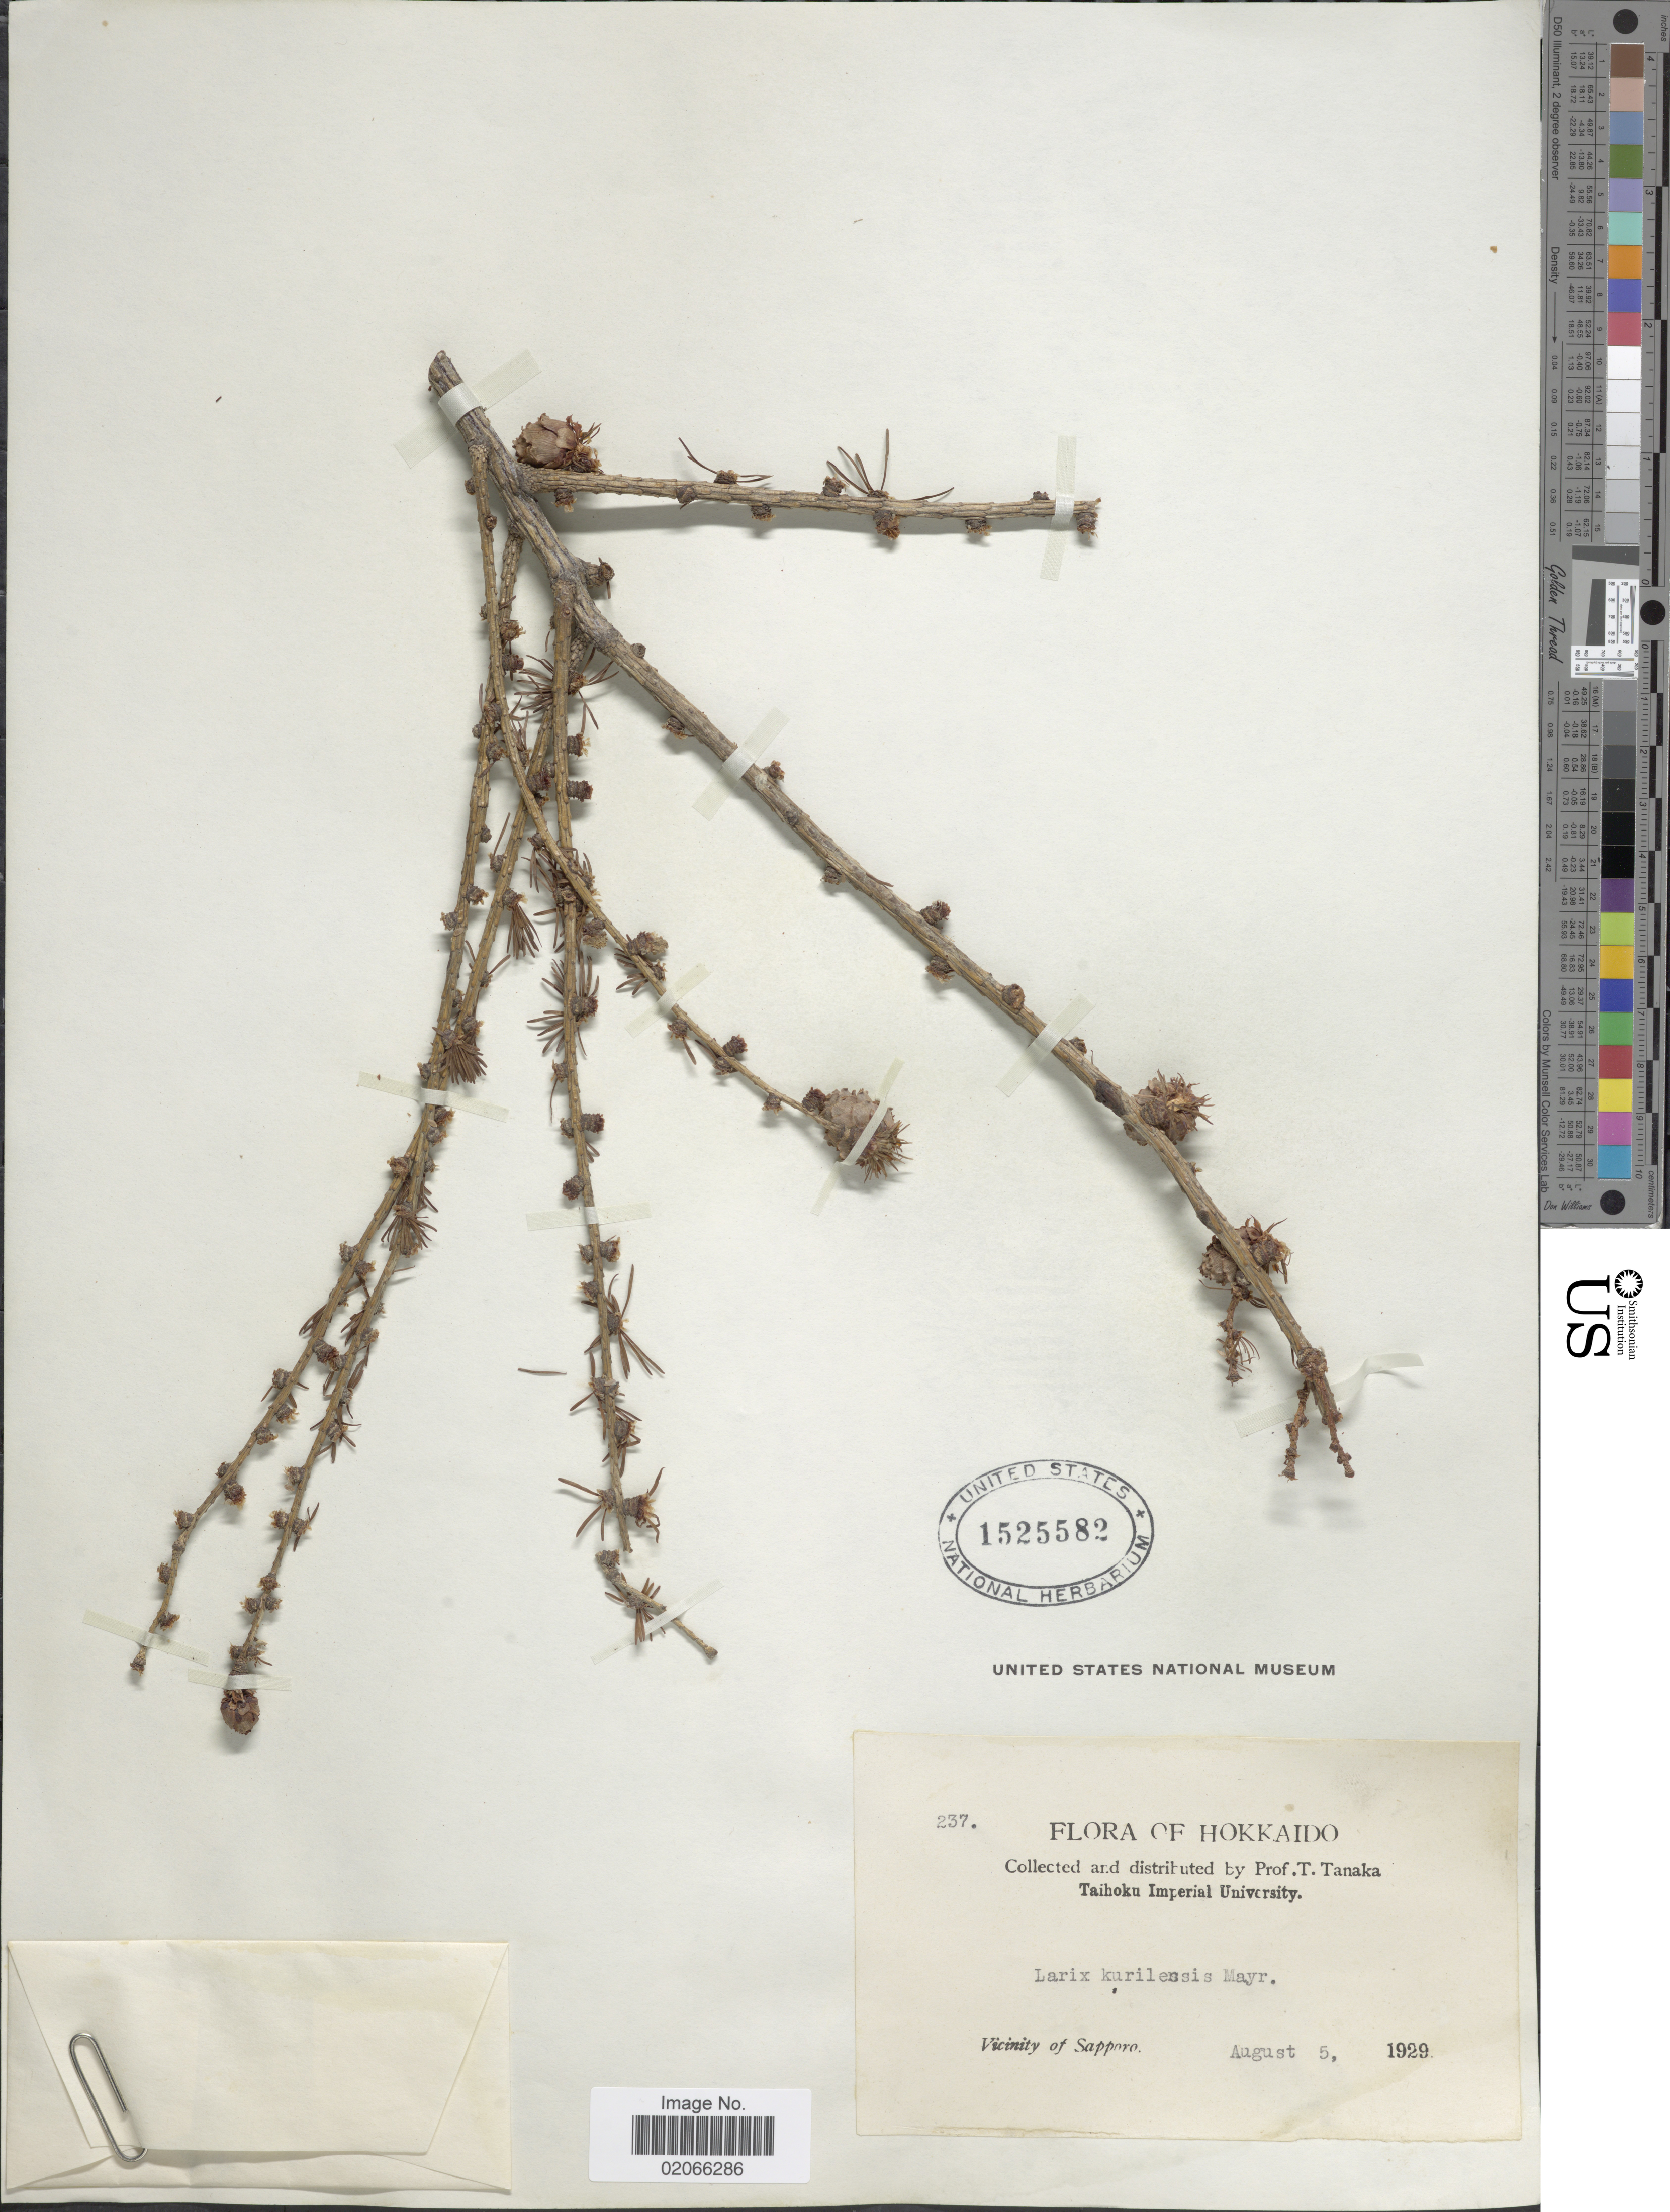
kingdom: Plantae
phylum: Tracheophyta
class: Pinopsida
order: Pinales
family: Pinaceae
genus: Larix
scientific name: Larix kurilensis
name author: Mayr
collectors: -. Maximowicz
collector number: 237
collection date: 1929-08-05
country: Japan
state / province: Hokkaidō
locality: Vicinity of Sapporo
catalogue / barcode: US 1525582